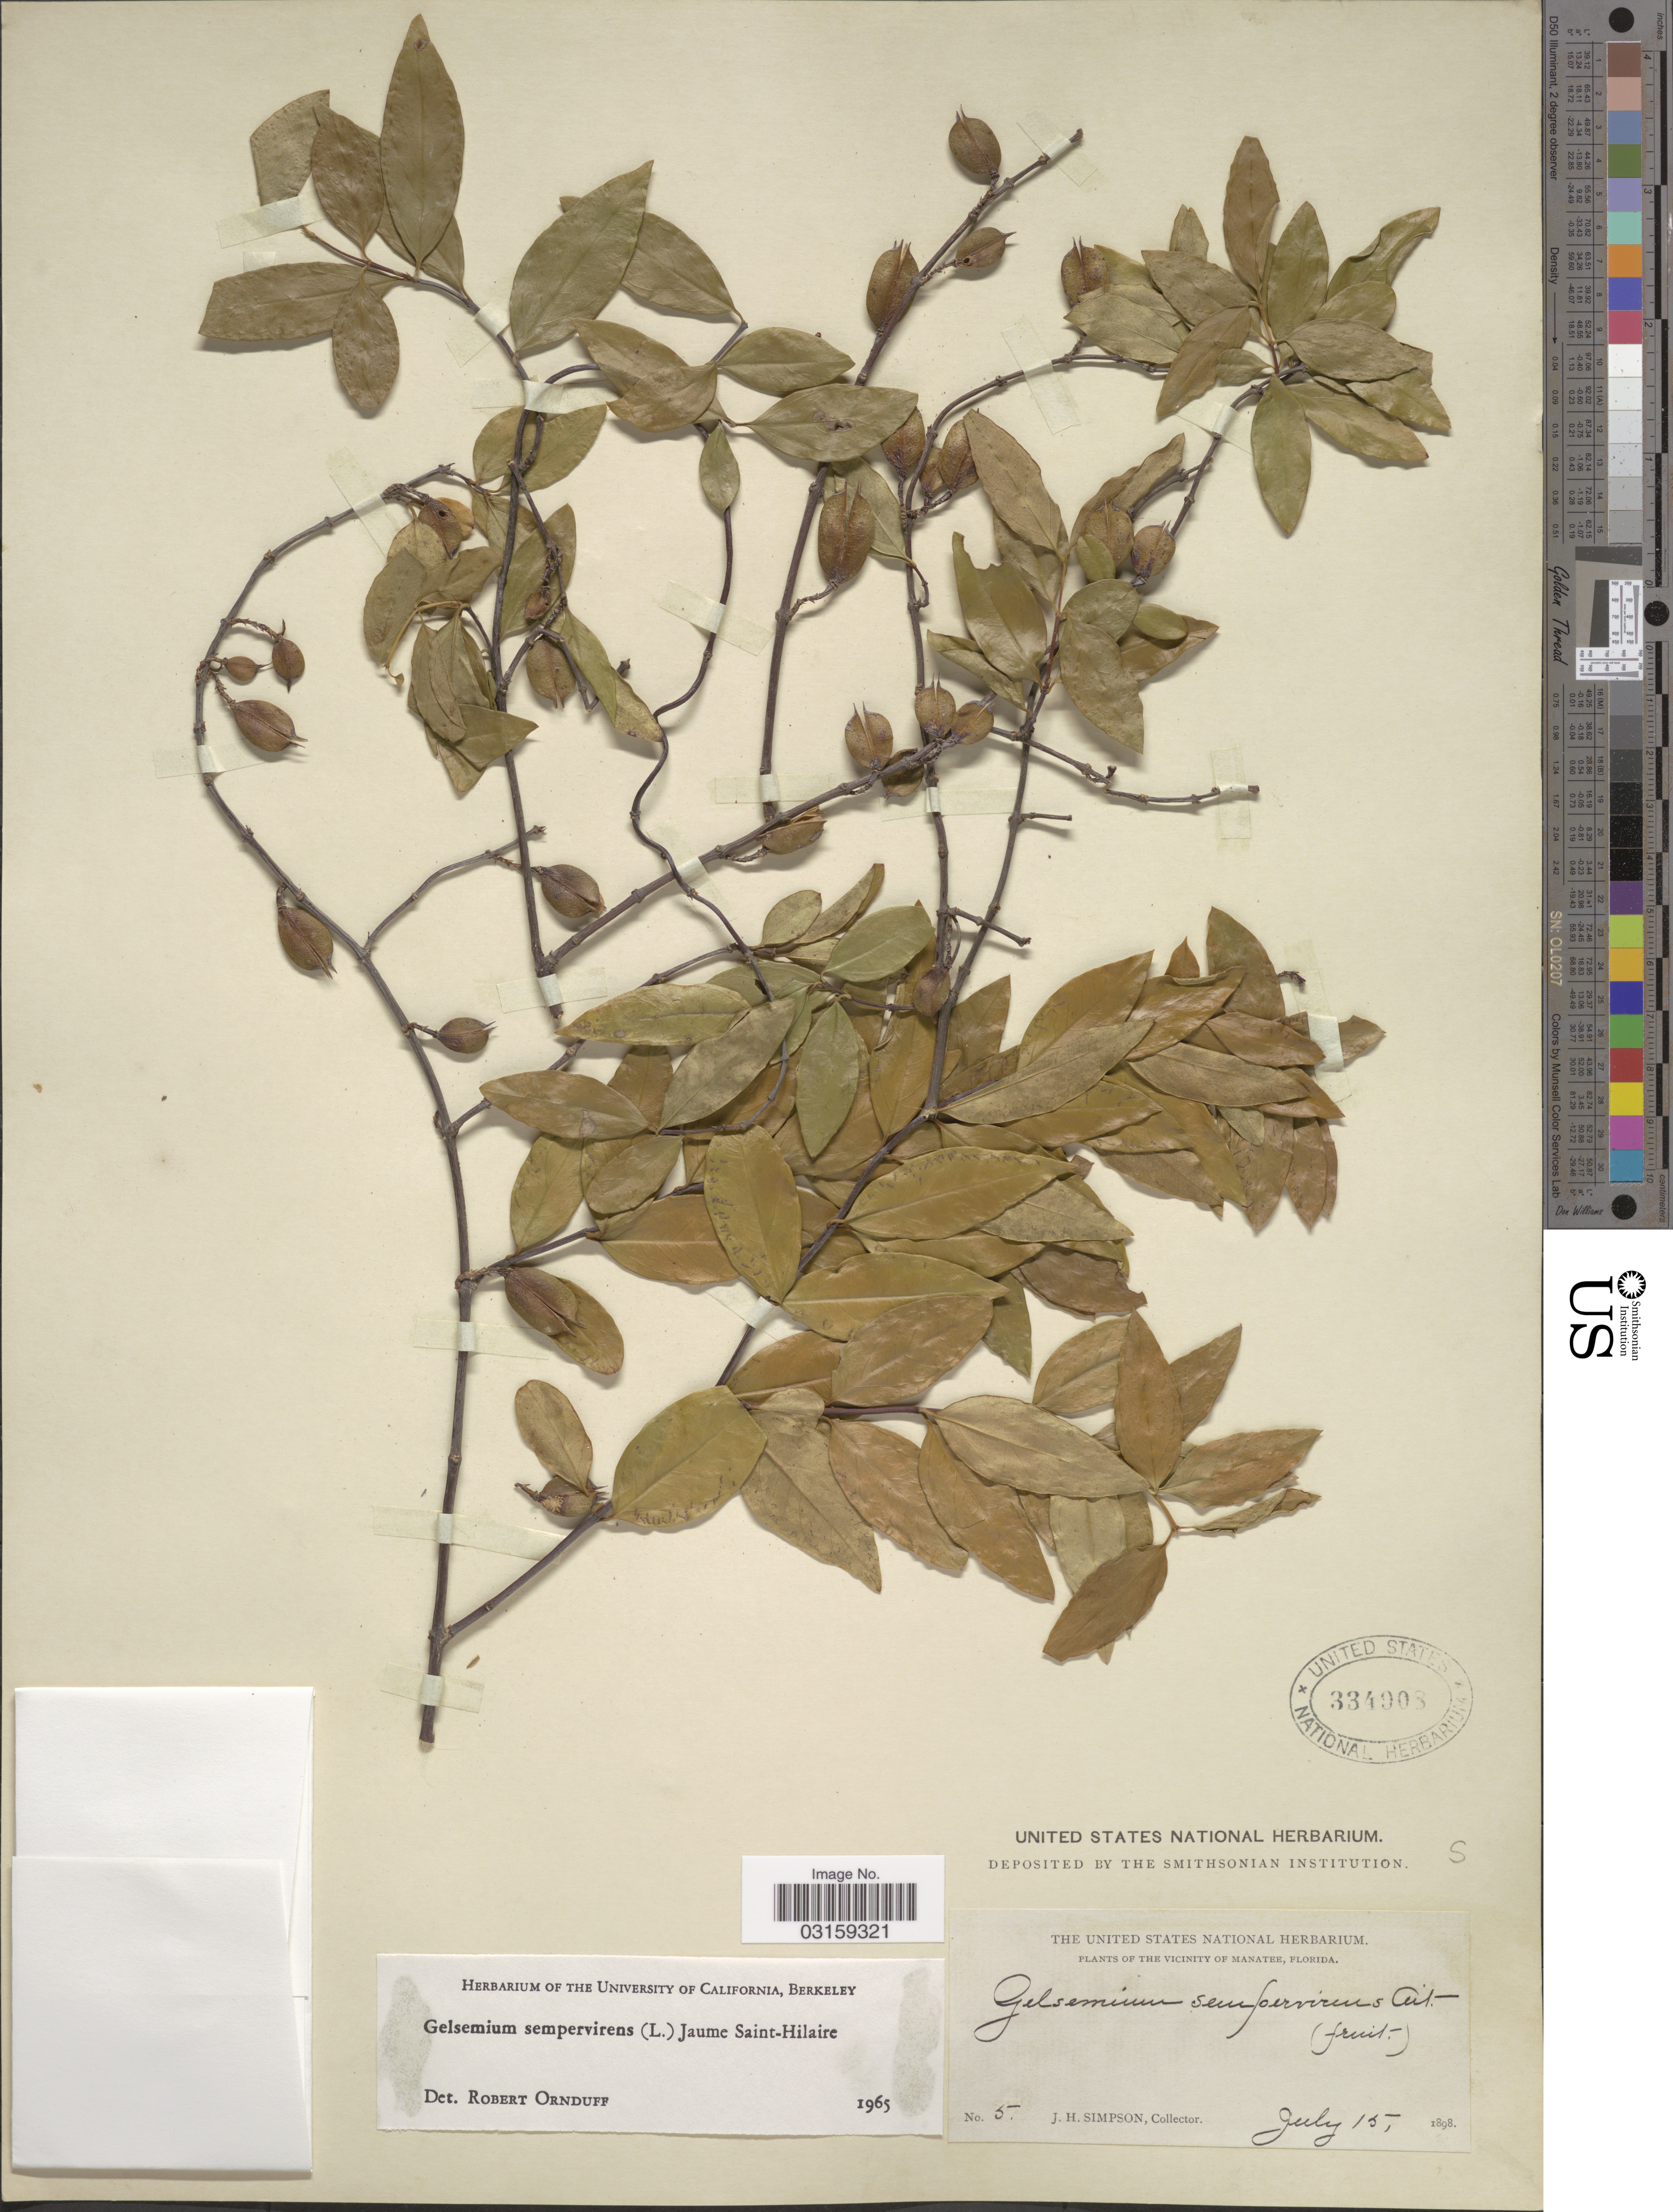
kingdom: Plantae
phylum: Tracheophyta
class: Magnoliopsida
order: Gentianales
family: Gelsemiaceae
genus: Gelsemium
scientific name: Gelsemium sempervirens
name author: (L.) J. St.-Hil.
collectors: J. H. Simpson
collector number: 5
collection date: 1898-07-15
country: United States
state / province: Florida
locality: The Vicinity of Manatee.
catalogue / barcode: US 334908